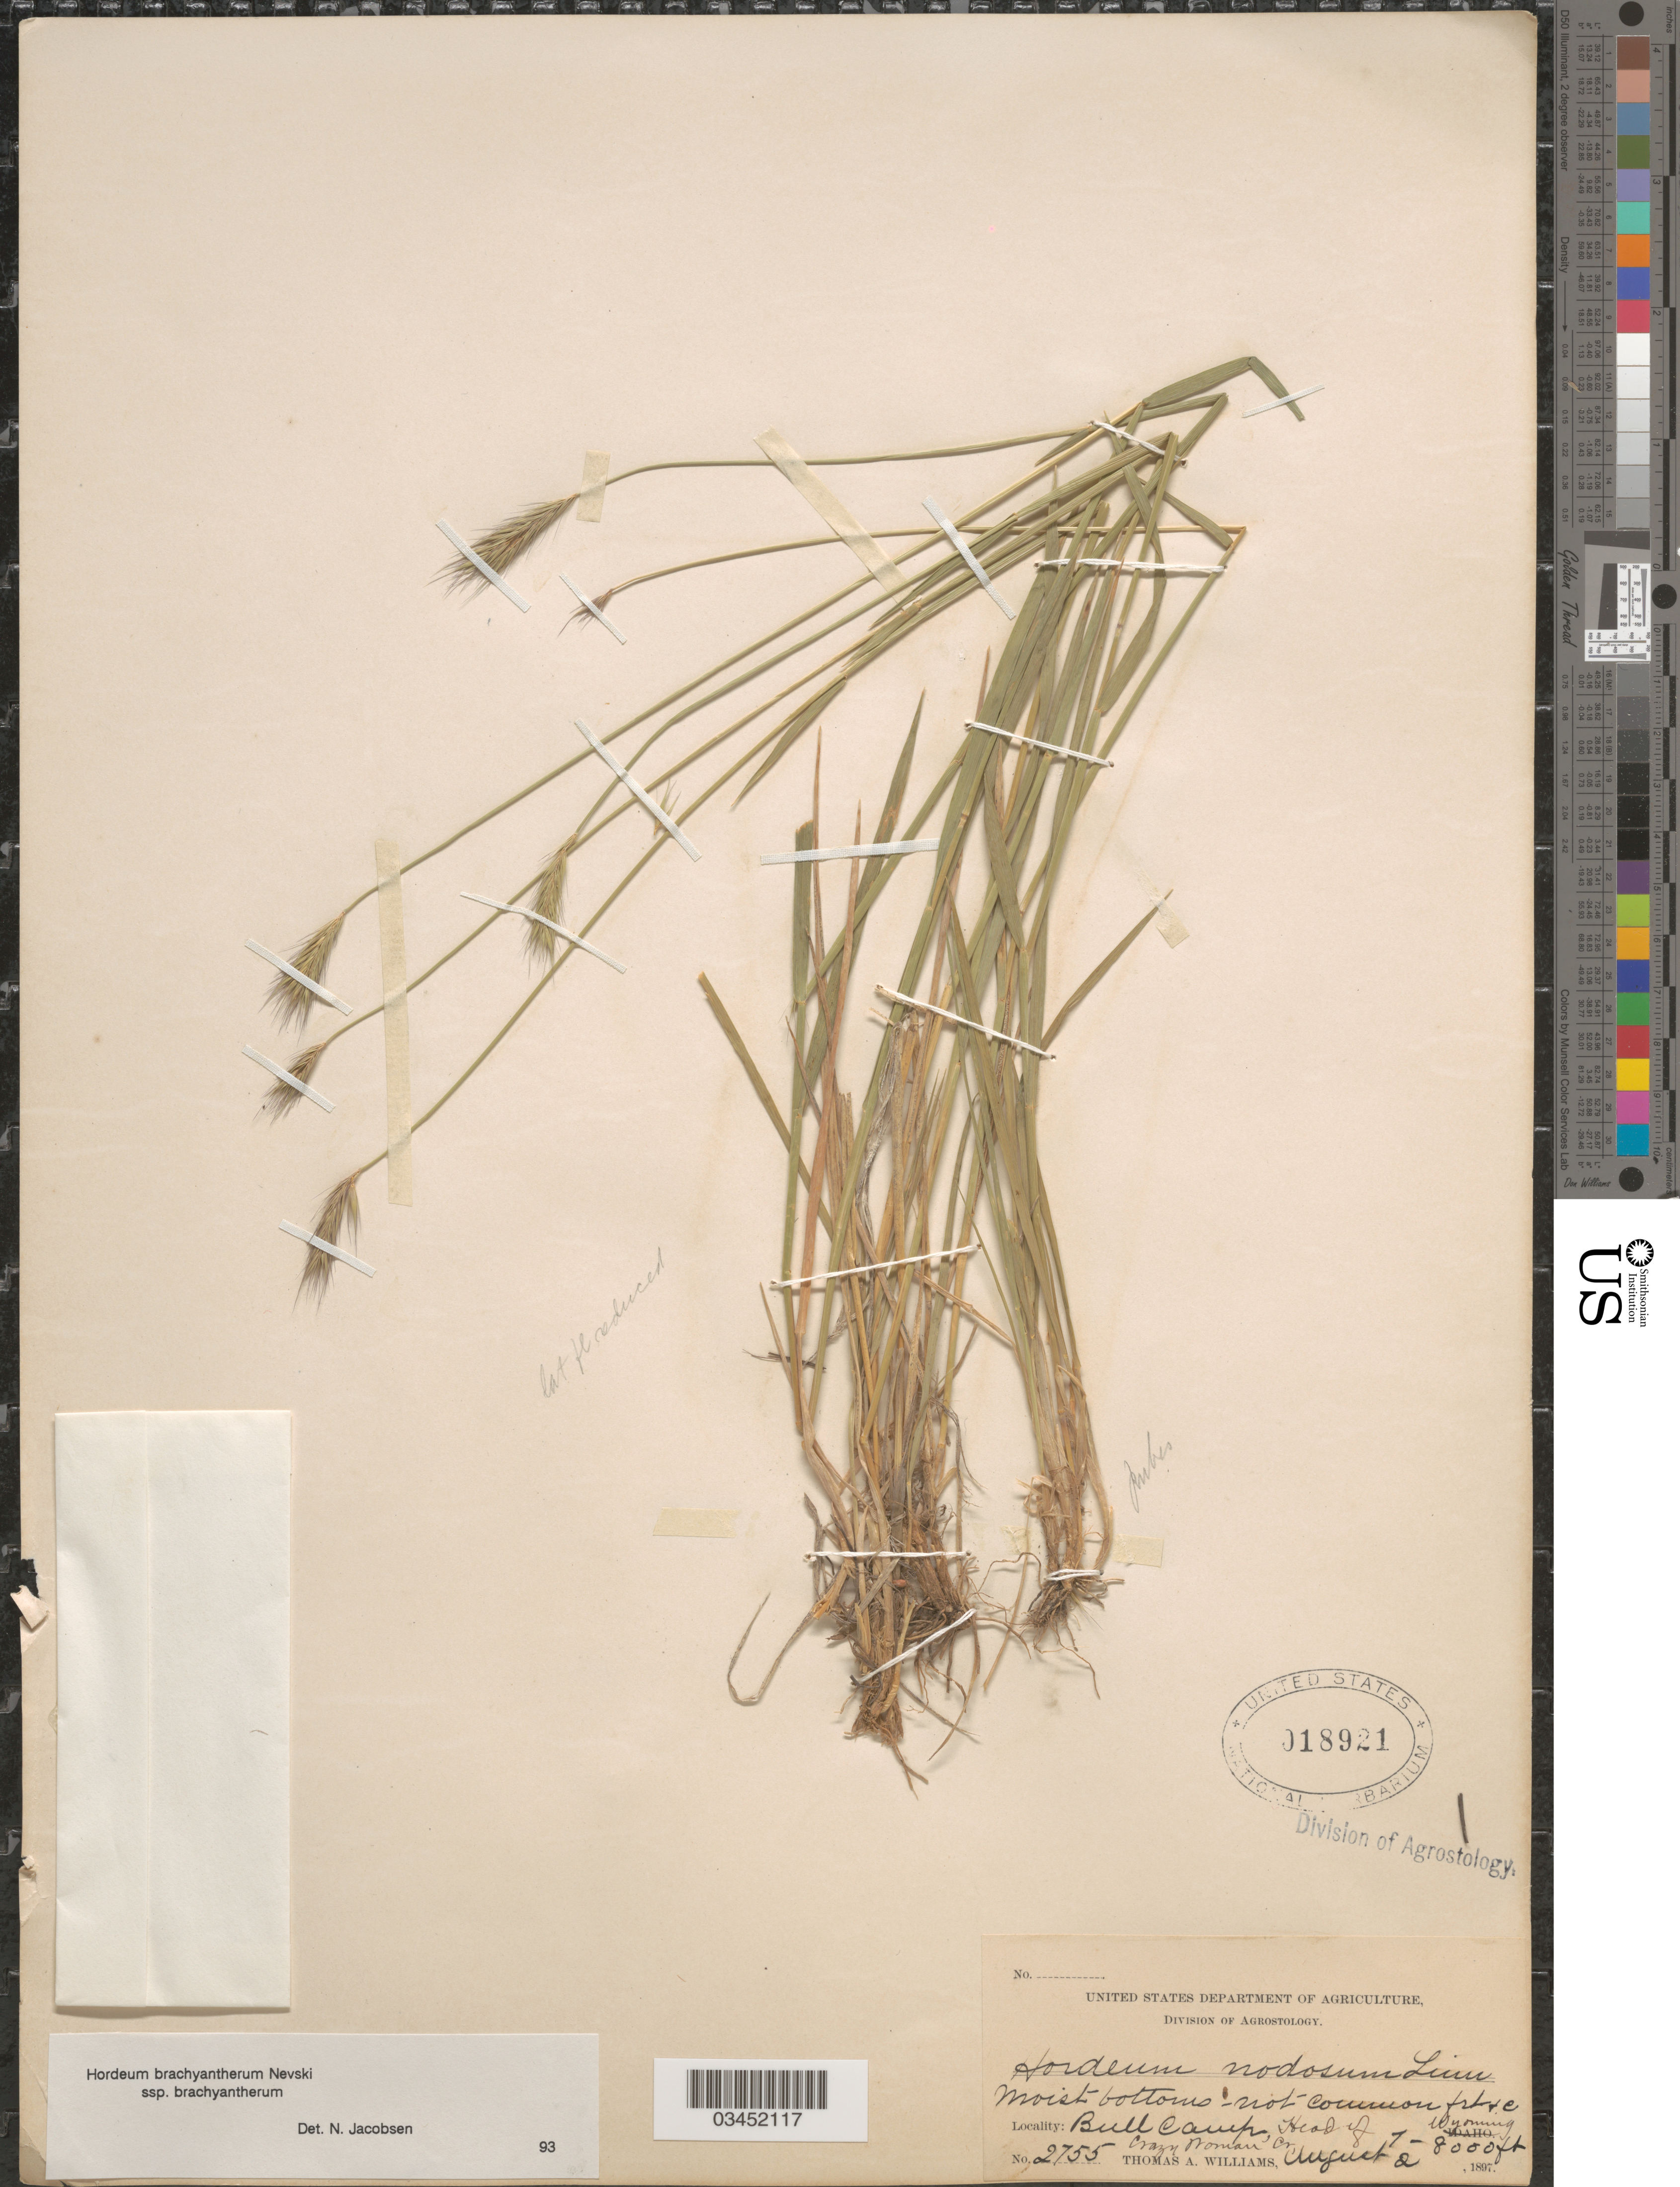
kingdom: Plantae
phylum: Tracheophyta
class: Liliopsida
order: Poales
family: Poaceae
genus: Hordeum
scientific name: Hordeum brachyantherum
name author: Nevski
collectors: T. A. Williams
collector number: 2755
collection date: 1897-08-02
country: United States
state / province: Wyoming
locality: Bull Camp, Head of Crazy Woman Cr.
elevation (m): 2134